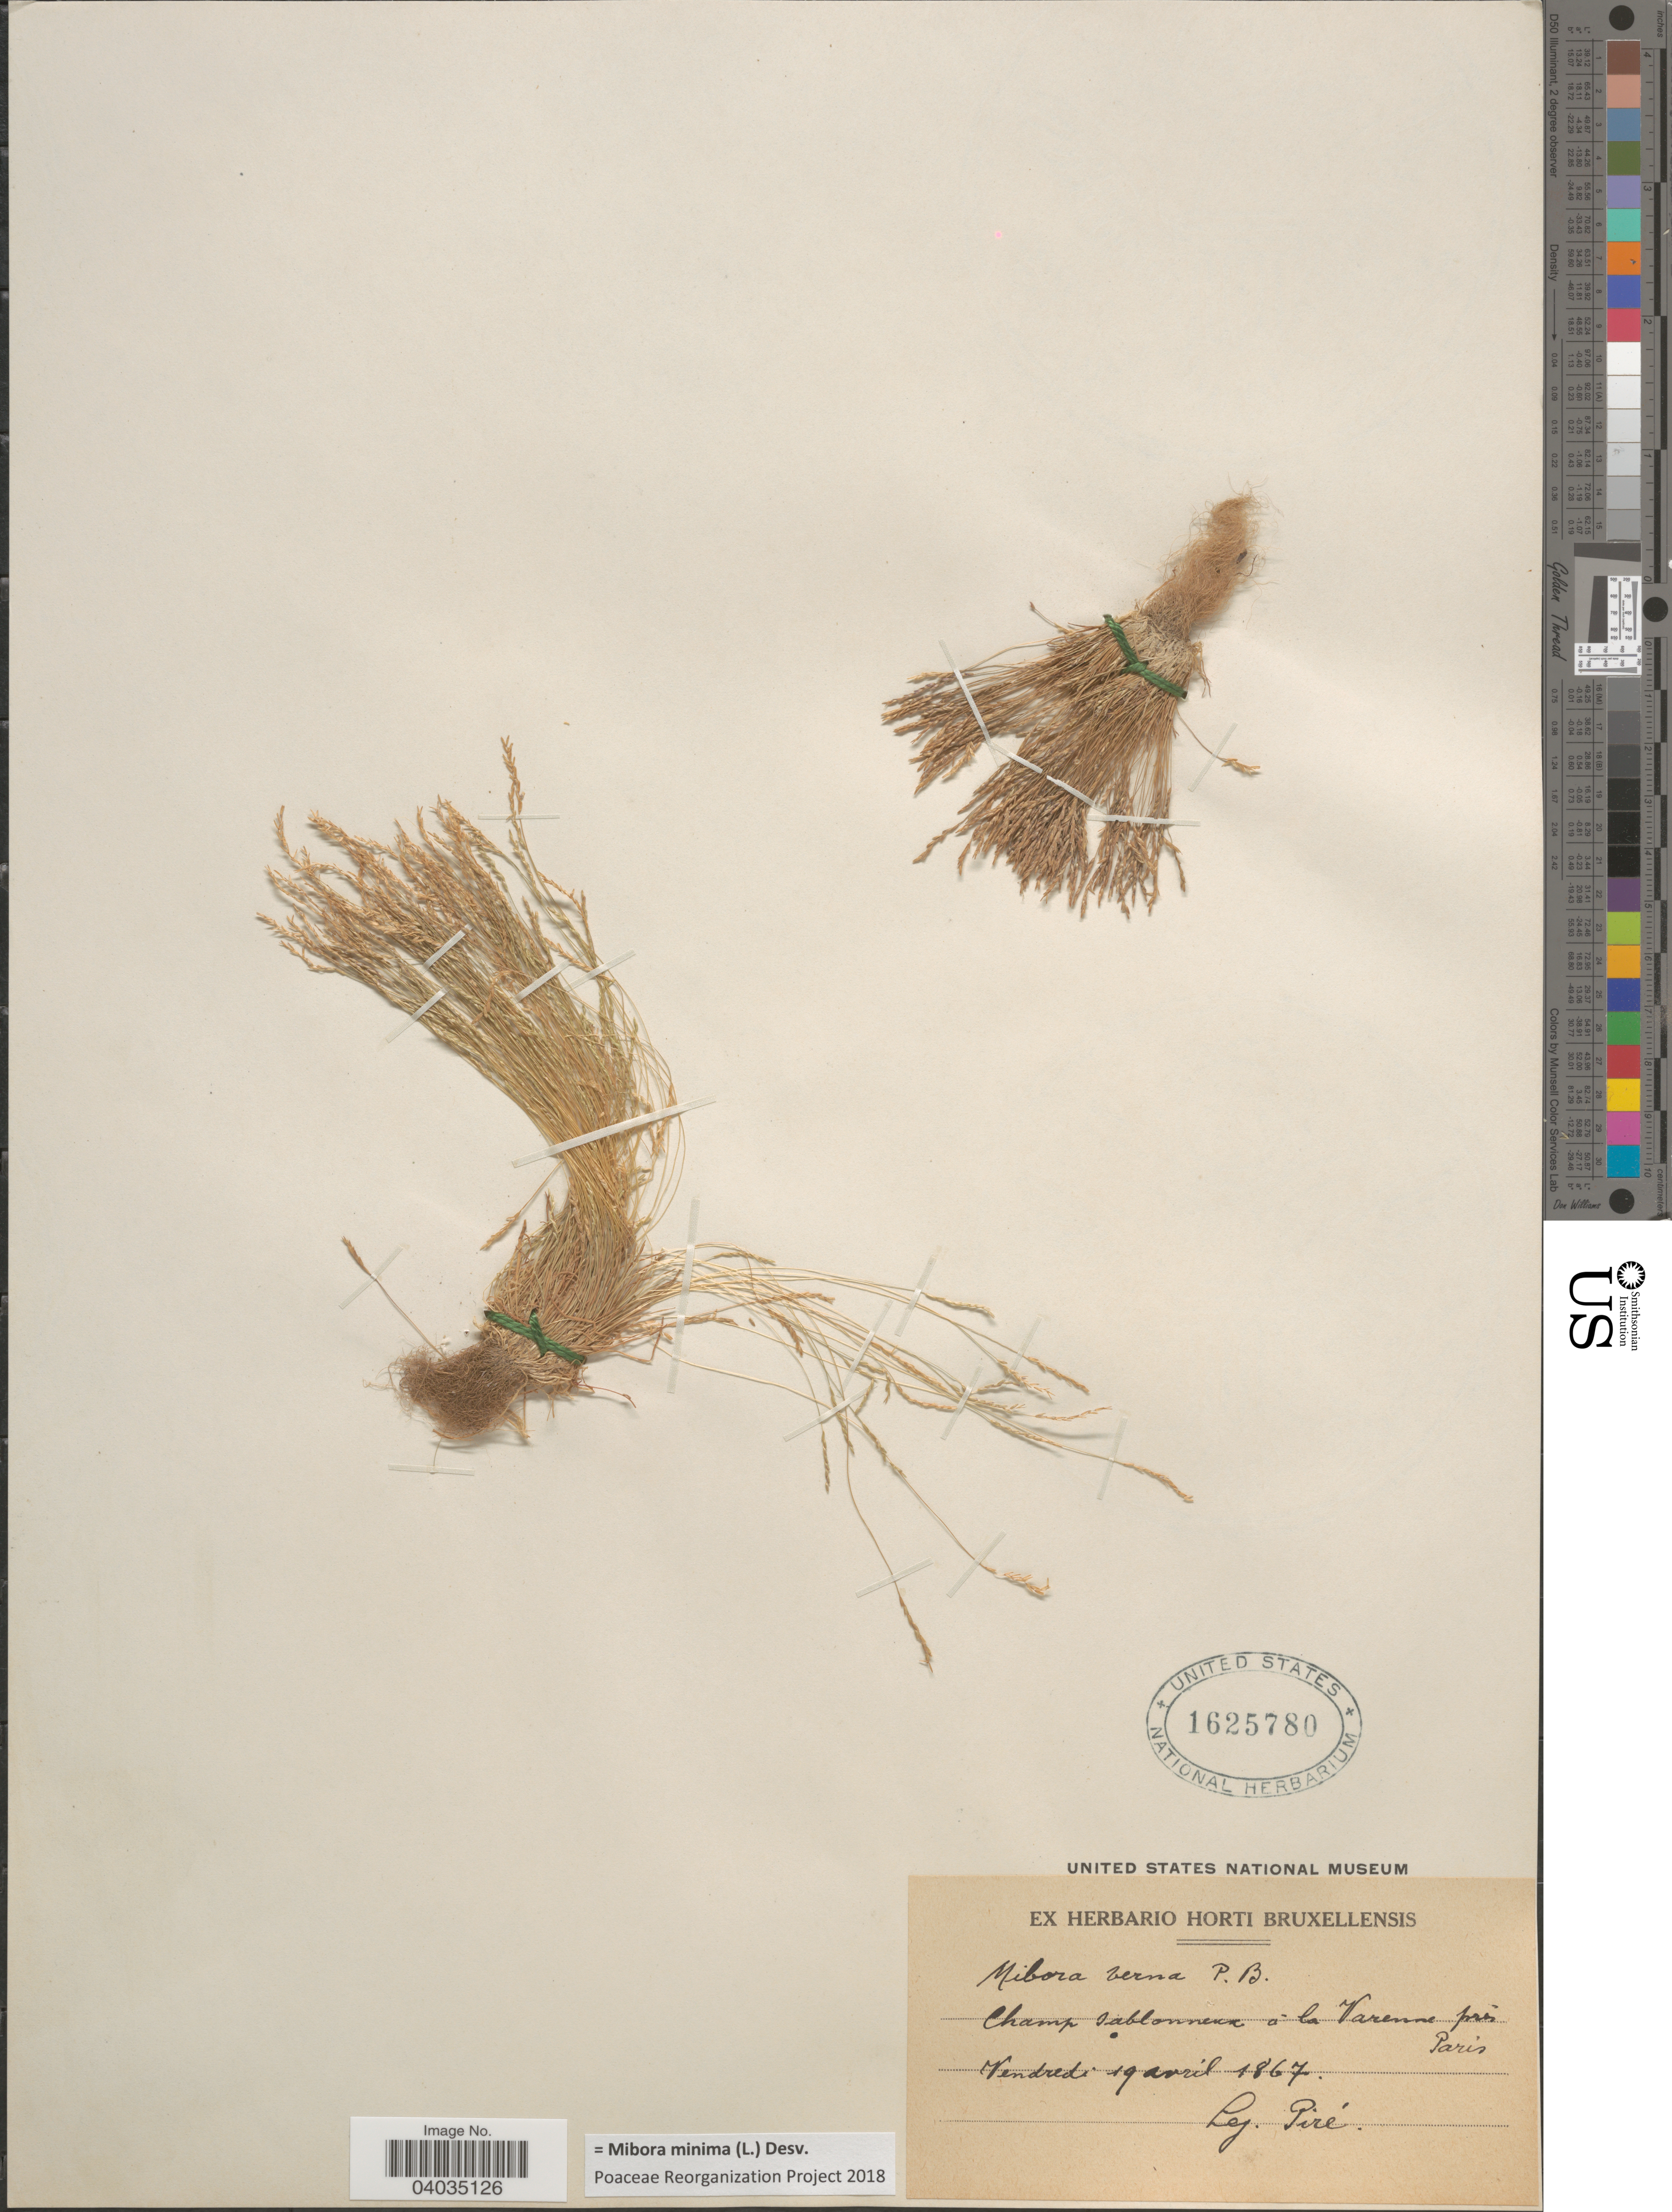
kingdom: Plantae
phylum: Tracheophyta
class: Liliopsida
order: Poales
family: Poaceae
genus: Mibora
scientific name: Mibora minima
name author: (L.) Desv.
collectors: Piré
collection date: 1867-04-19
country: France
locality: Champ sablonneux á la Varenne près Paris. Vendredi.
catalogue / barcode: US 1625780